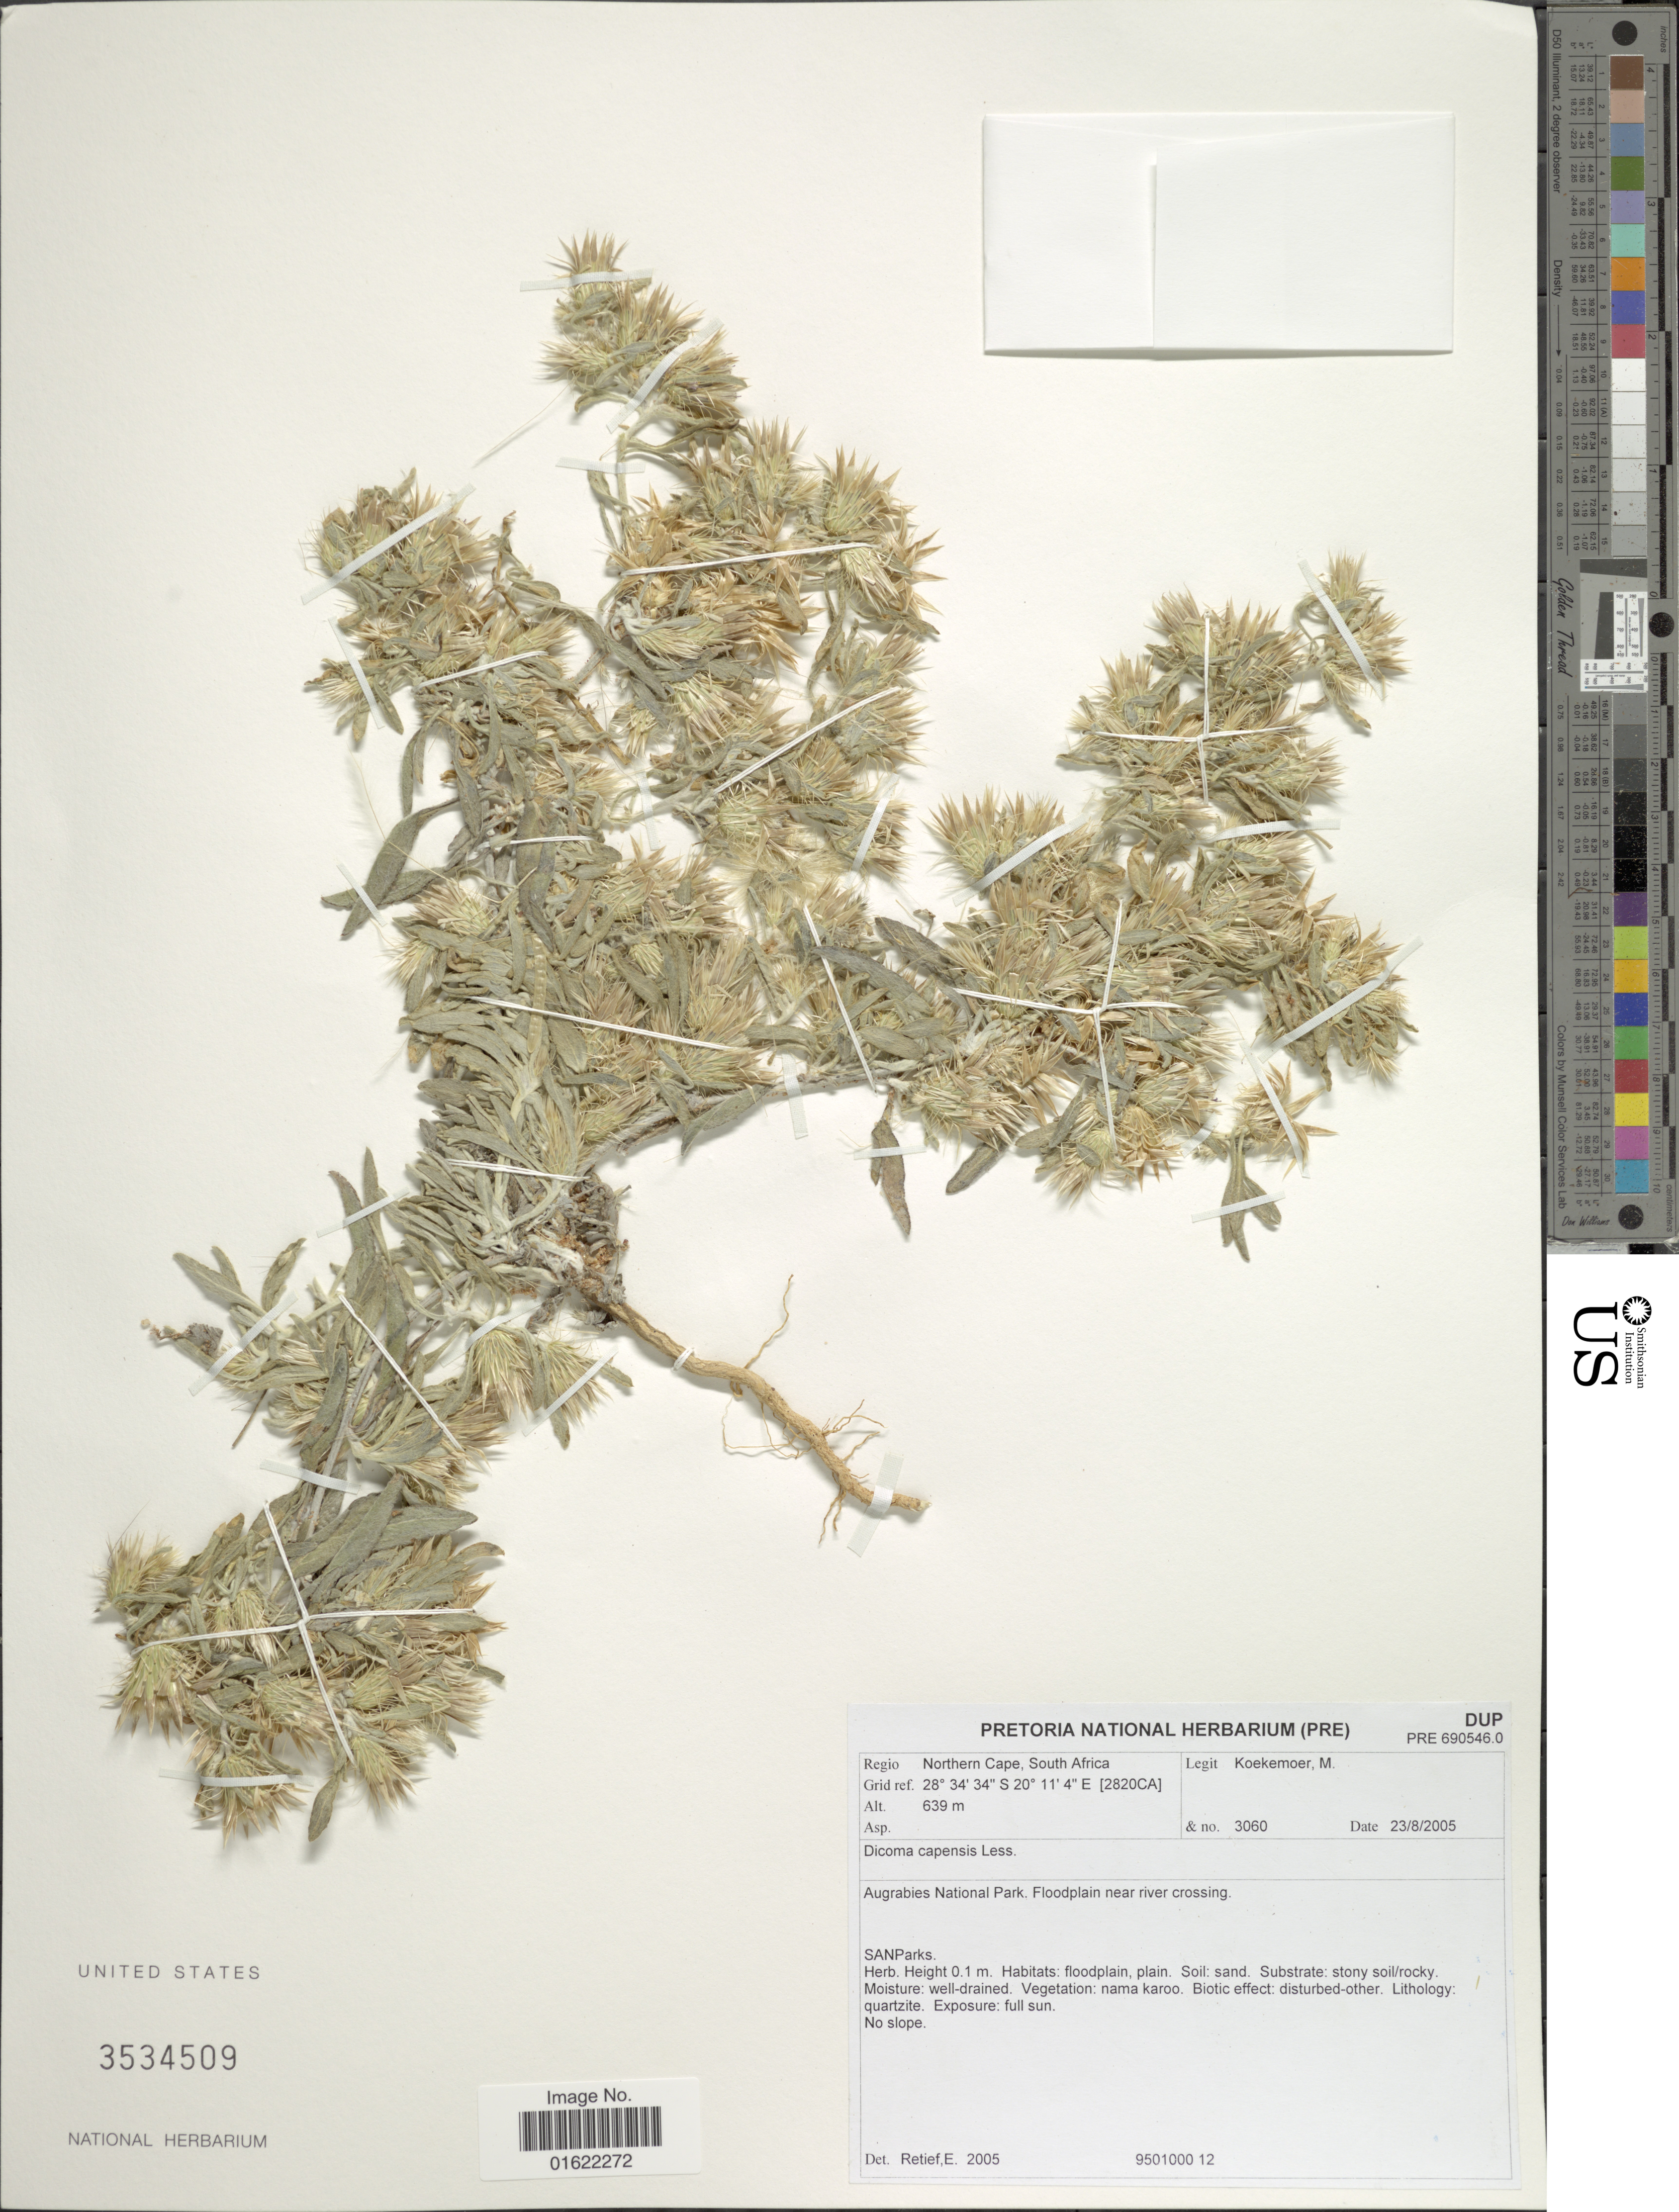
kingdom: Plantae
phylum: Tracheophyta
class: Magnoliopsida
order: Asterales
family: Asteraceae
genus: Dicoma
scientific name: Dicoma capensis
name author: Less.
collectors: M. Koekemoer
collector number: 3060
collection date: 2005-08-23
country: South Africa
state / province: Northern Cape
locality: Augrabies National Park. Floodpain near river crossing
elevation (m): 639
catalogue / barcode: US 3534509